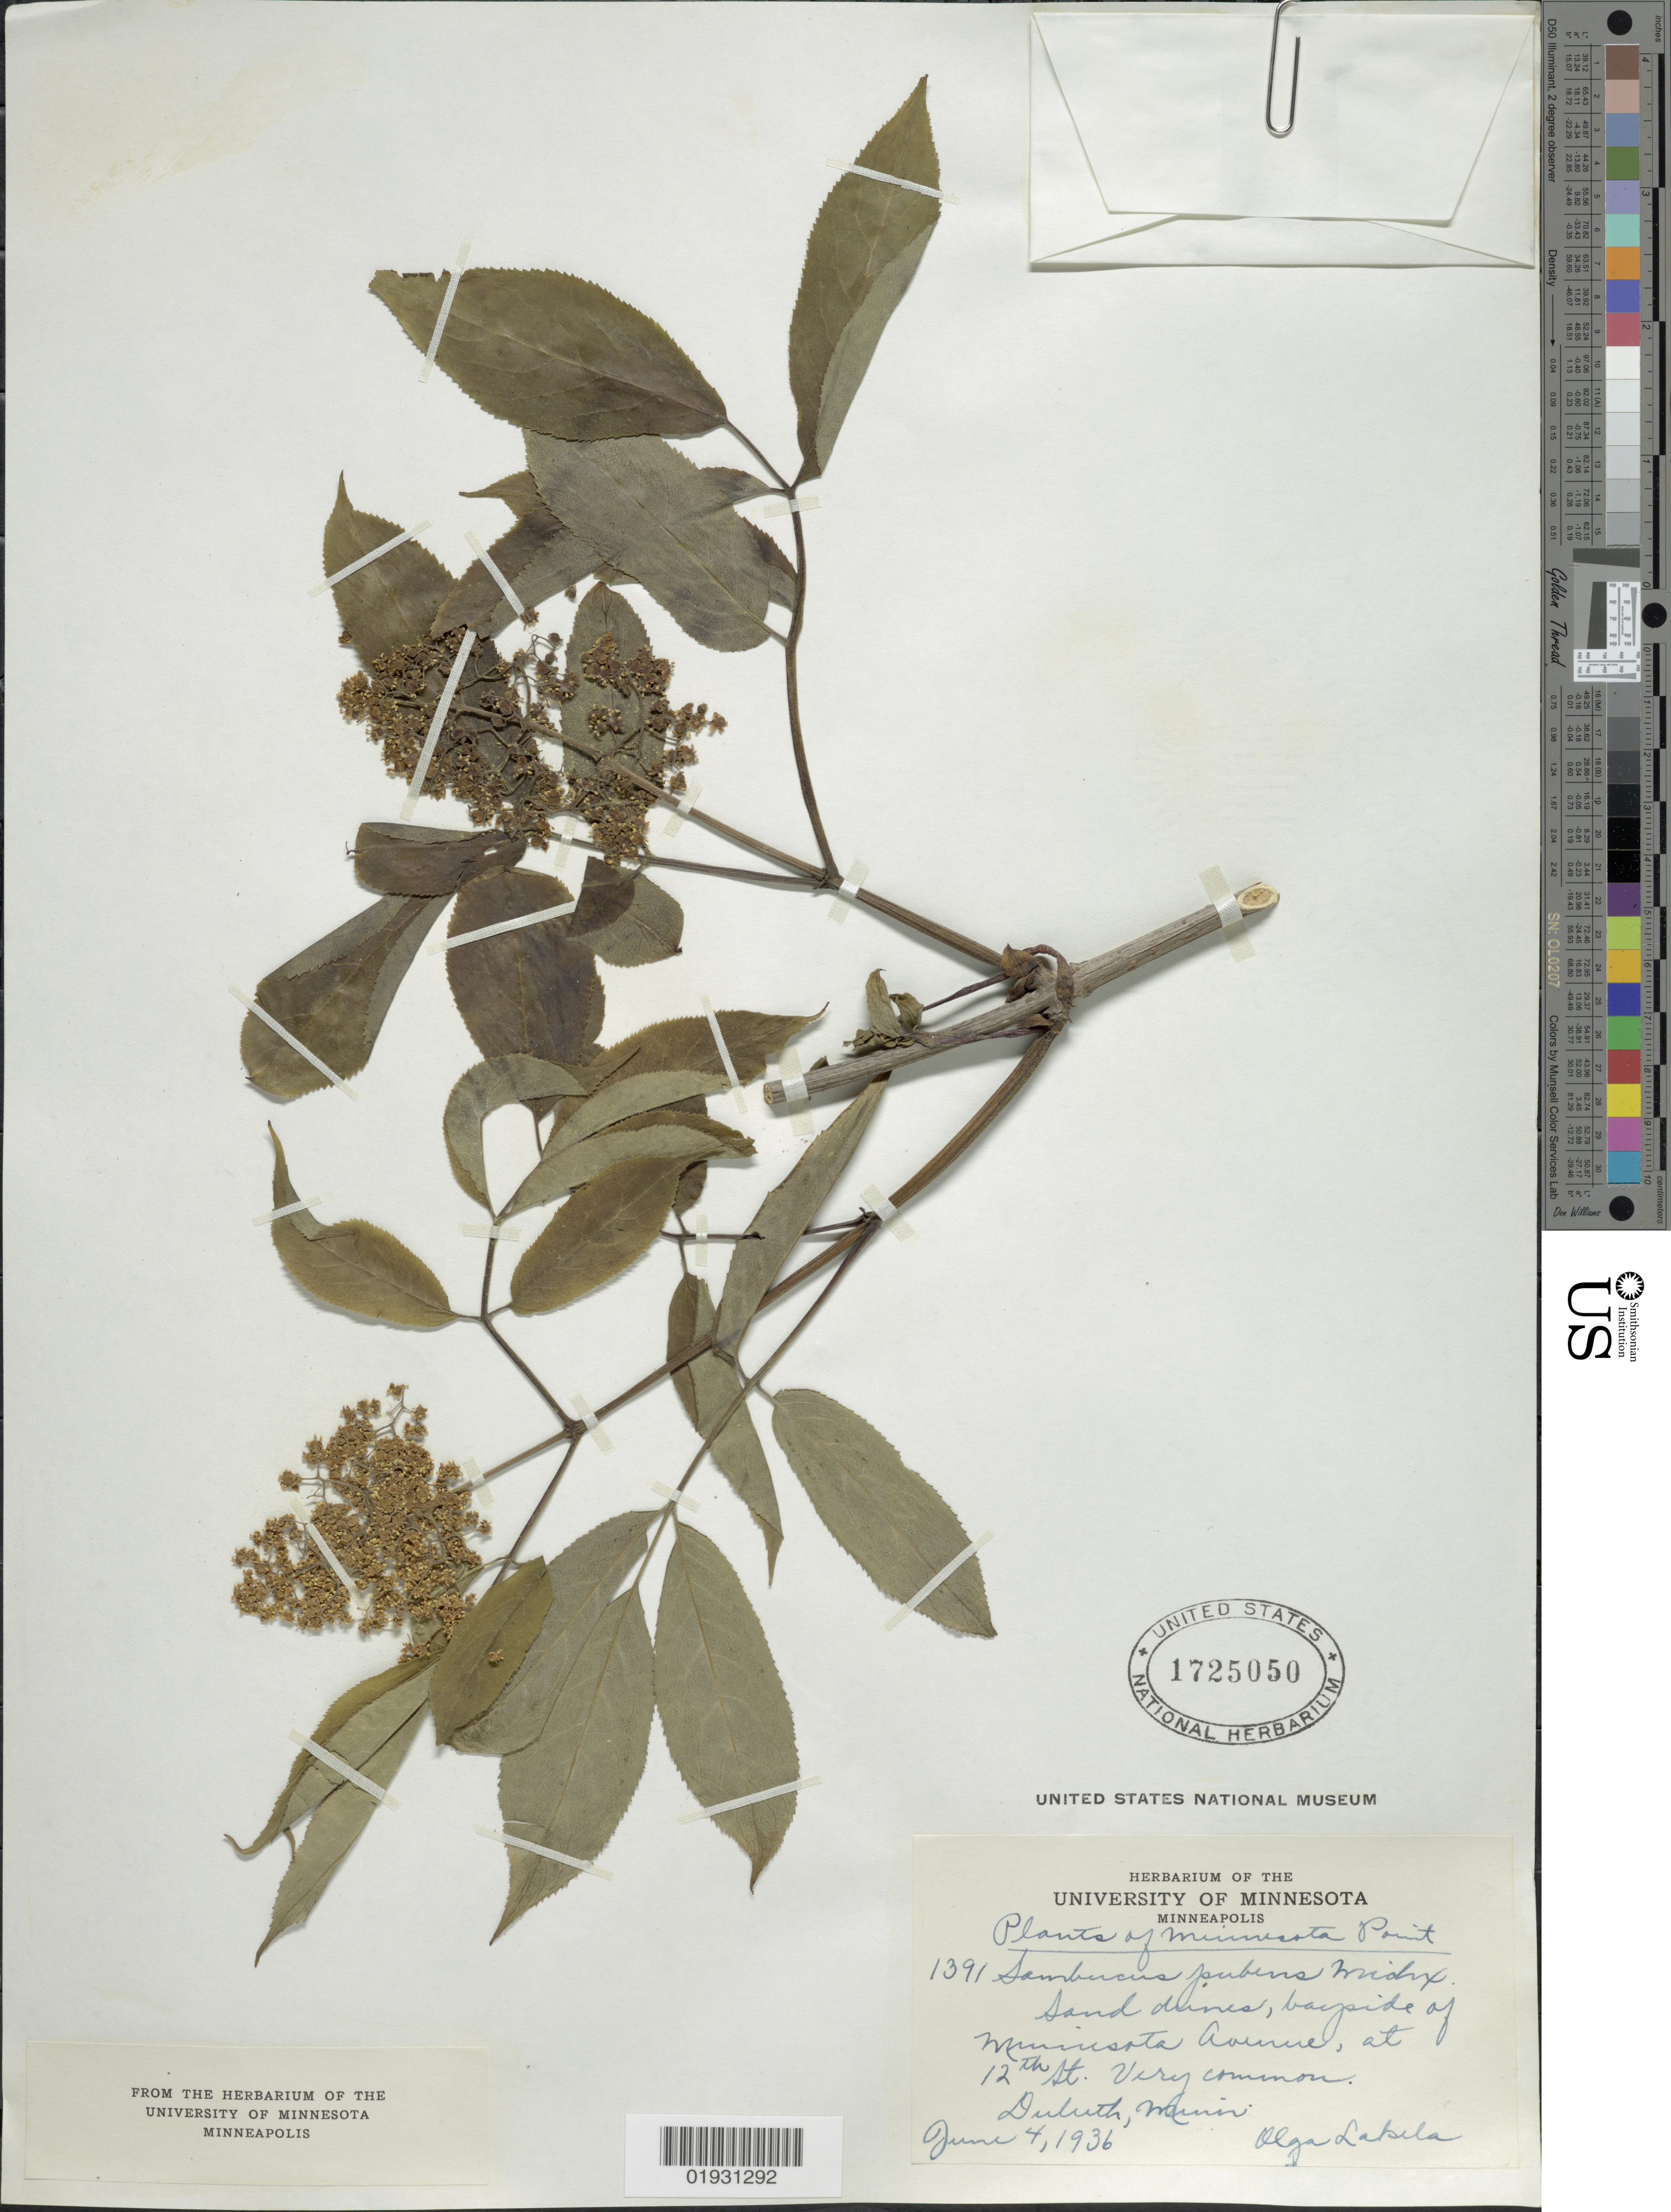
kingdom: Plantae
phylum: Tracheophyta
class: Magnoliopsida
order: Dipsacales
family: Viburnaceae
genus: Sambucus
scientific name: Sambucus racemosa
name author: L.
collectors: O. K. Lakela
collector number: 1391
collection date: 1936-06-04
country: United States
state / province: Minnesota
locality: Sand dunes, bayside of Minnesota Avenue, at 12 th St. Duluth.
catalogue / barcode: US 1725050